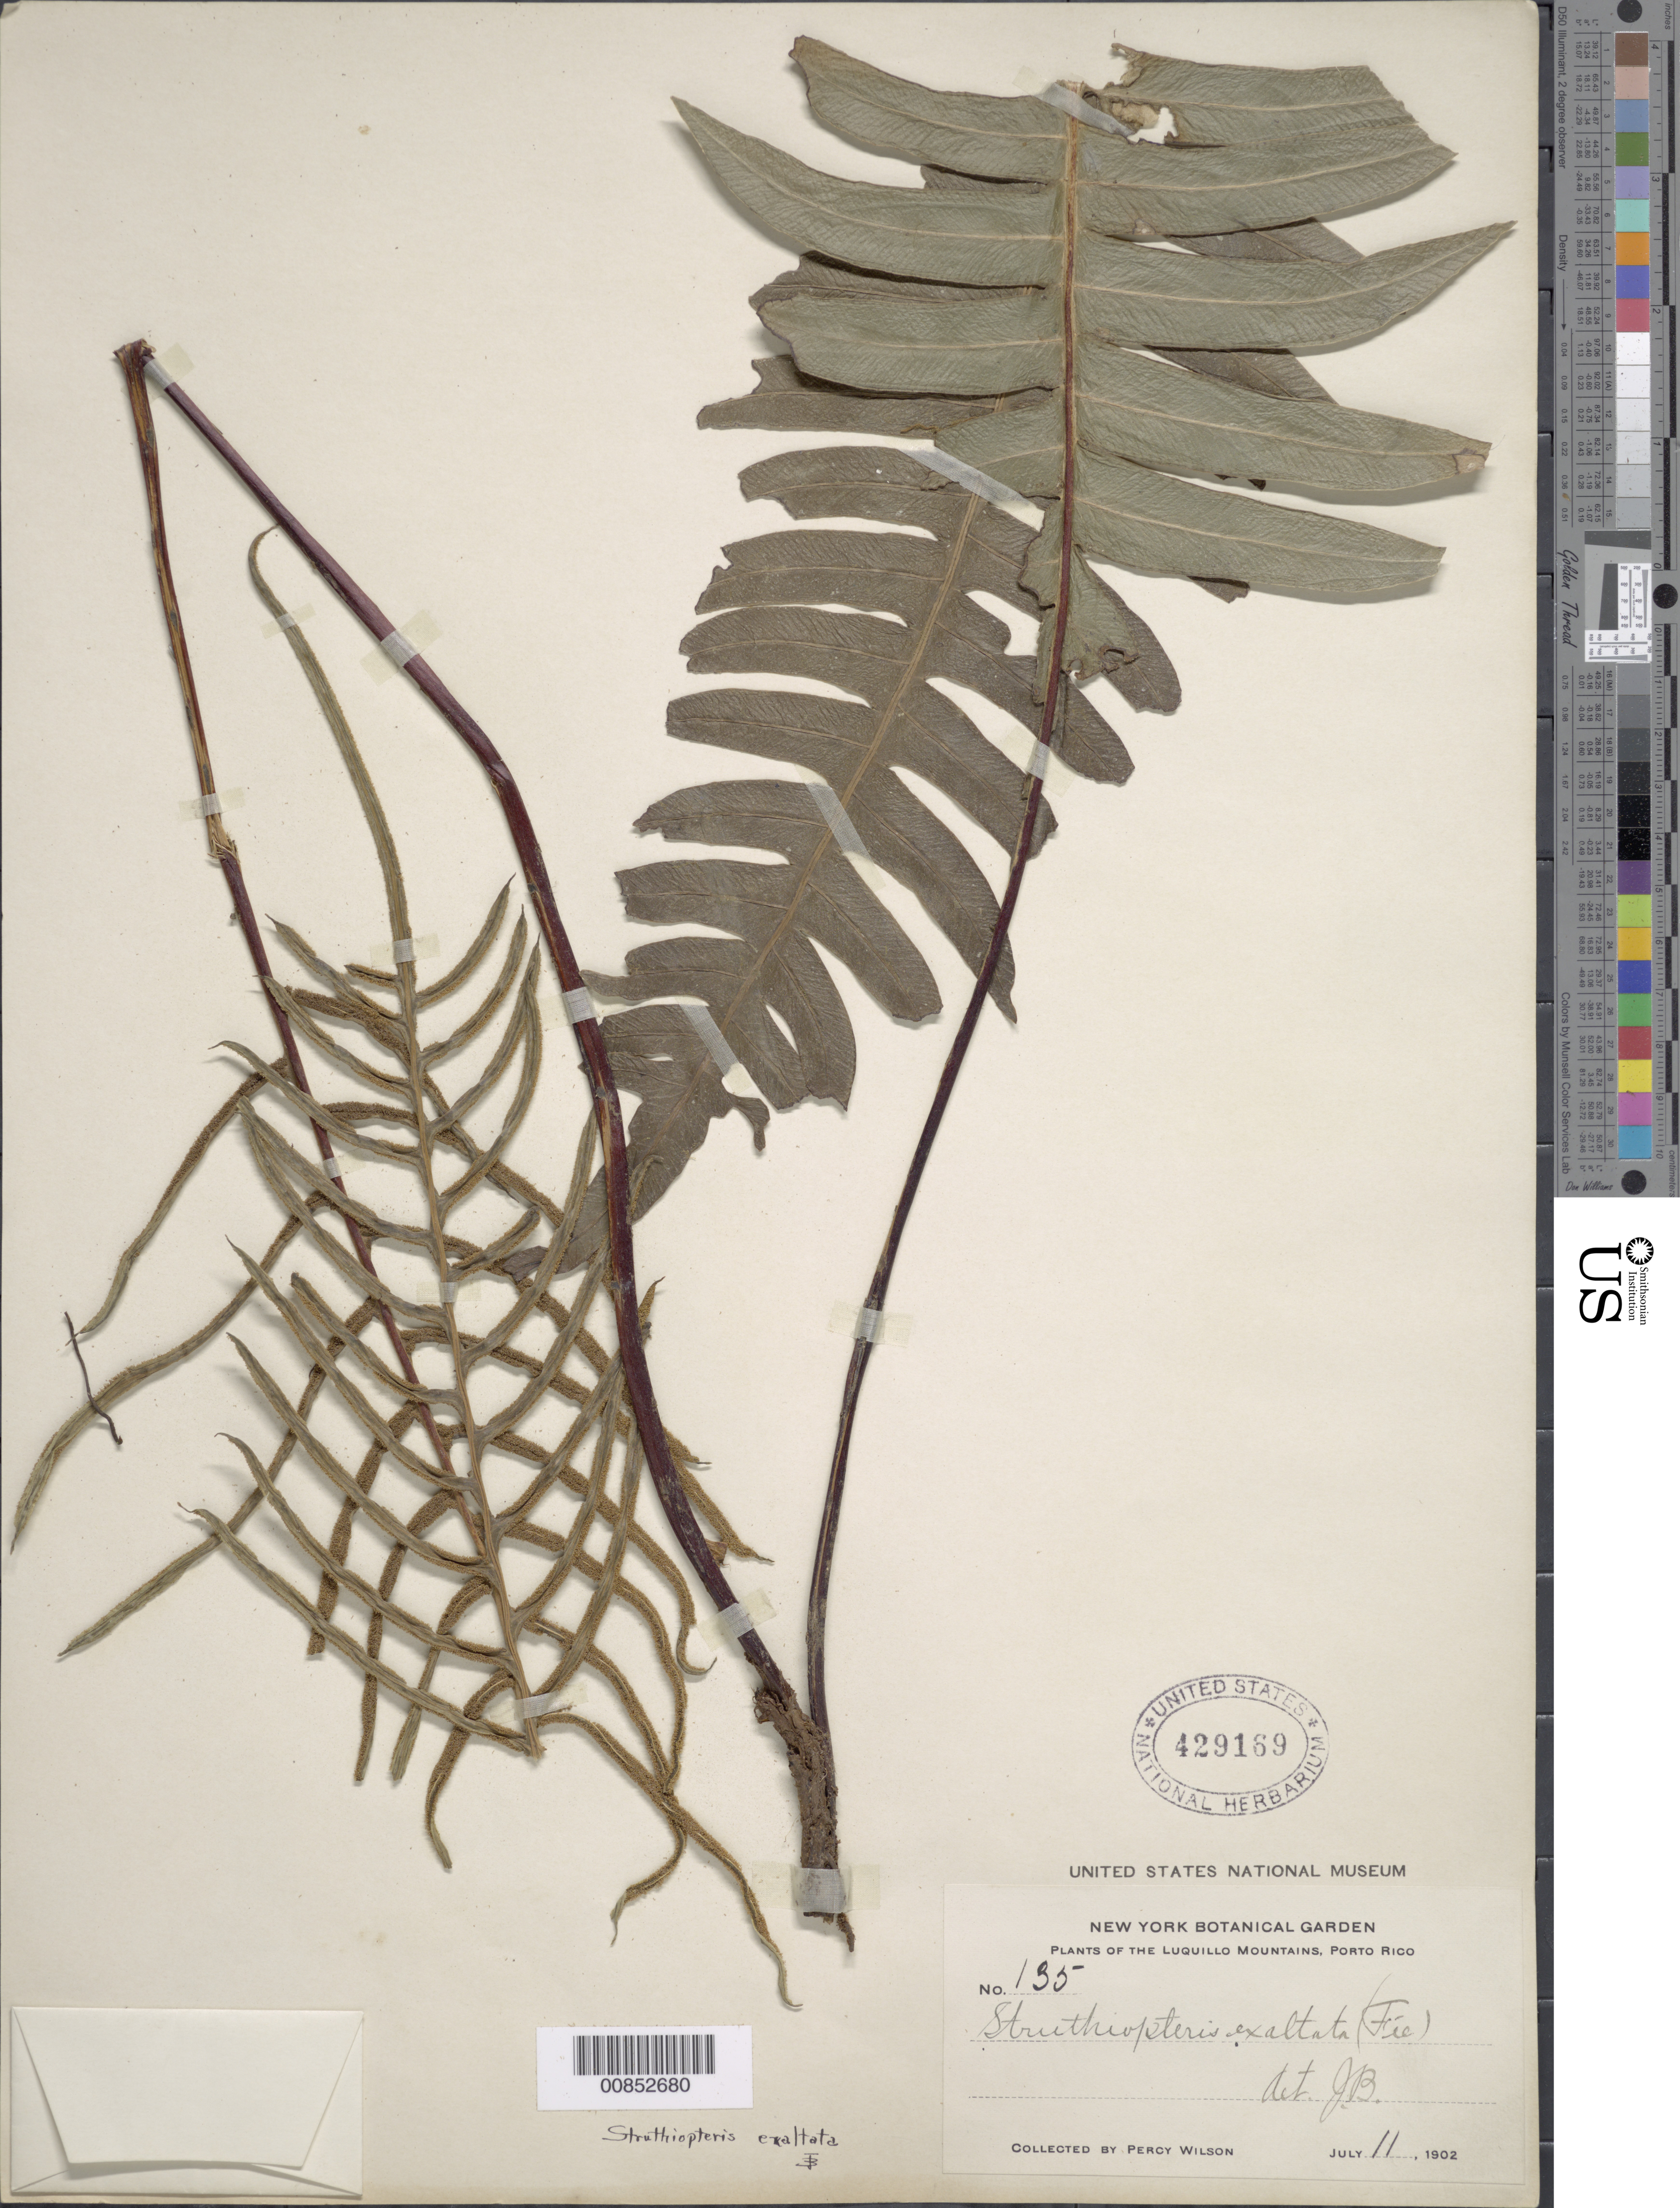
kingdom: Plantae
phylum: Tracheophyta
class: Polypodiopsida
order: Polypodiales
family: Blechnaceae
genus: Blechnum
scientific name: Blechnum exaltatum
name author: (Fée) Duek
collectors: P. Wilson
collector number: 135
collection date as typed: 11 Jul 1902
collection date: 1902-07-11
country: Puerto Rico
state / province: Luquillo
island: Puerto Rico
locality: Luquillo Mts.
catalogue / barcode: US 429169